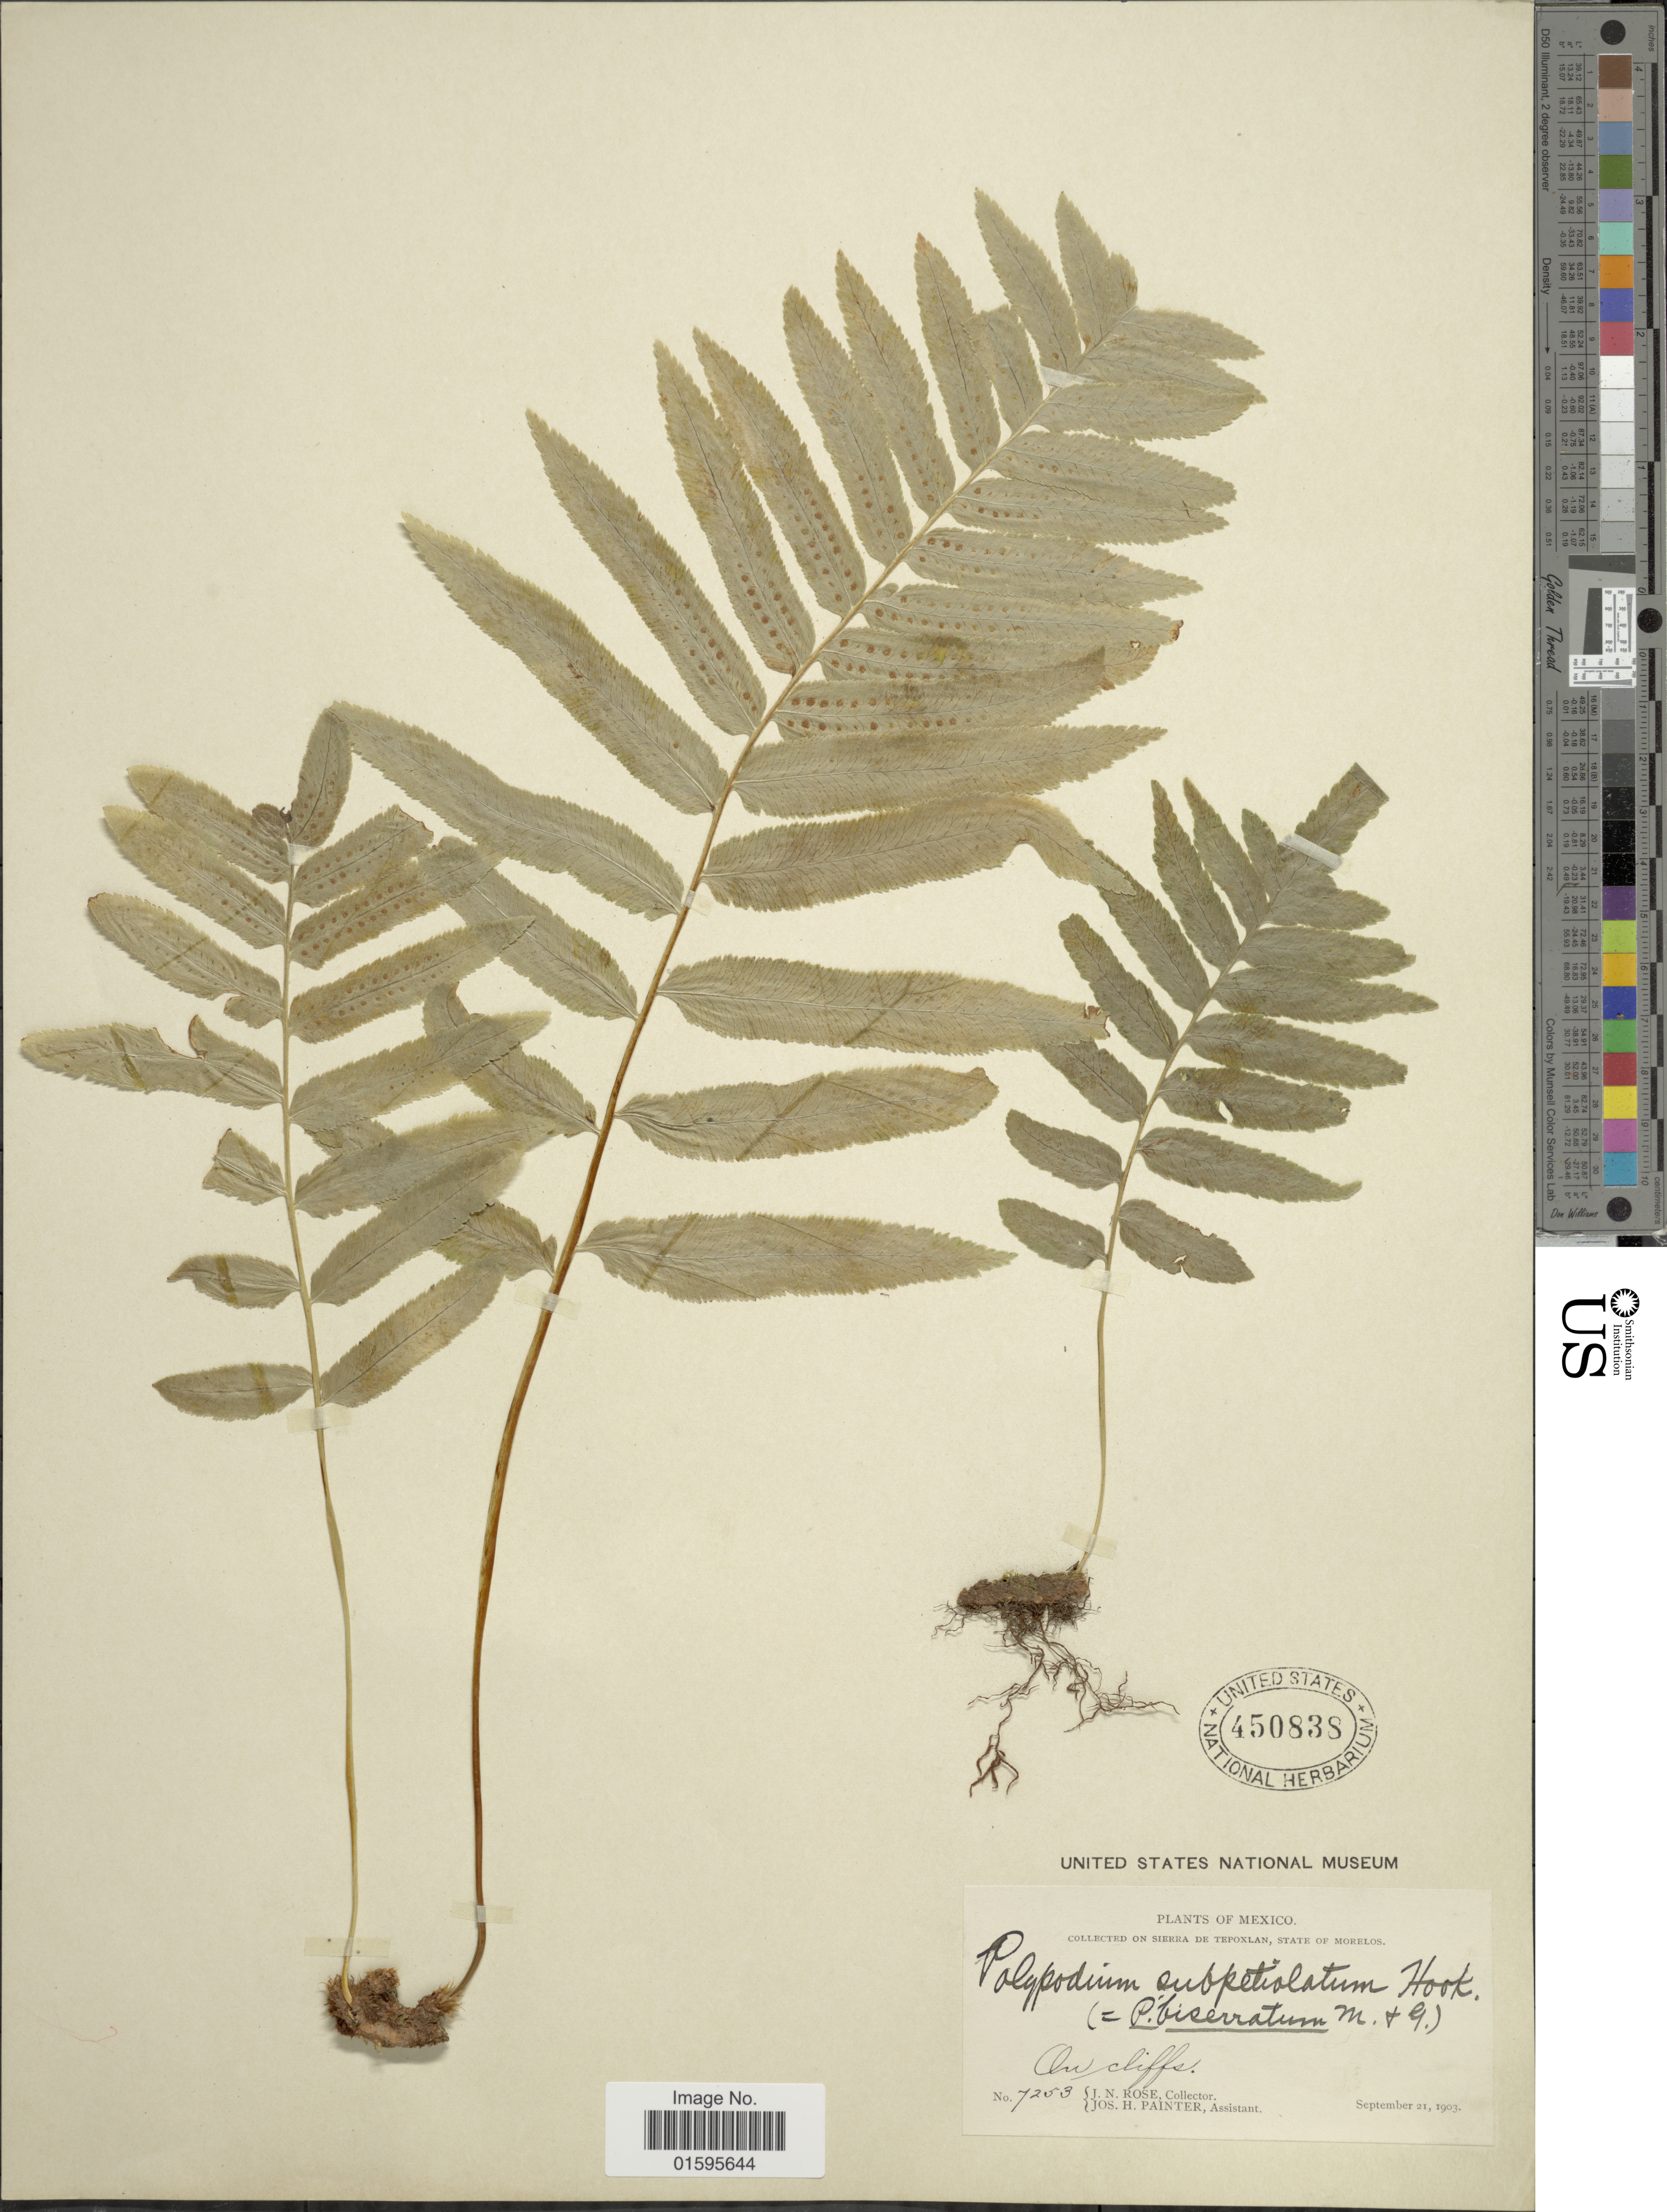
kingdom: Plantae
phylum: Tracheophyta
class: Polypodiopsida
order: Polypodiales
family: Polypodiaceae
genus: Polypodium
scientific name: Polypodium subpetiolatum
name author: Hook.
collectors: J. N. Rose & J. H. Painter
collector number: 7253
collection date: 1903-09-21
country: Mexico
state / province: Morelos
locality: Sierra de Tepoxlan, State of Morelos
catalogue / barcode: US 450838